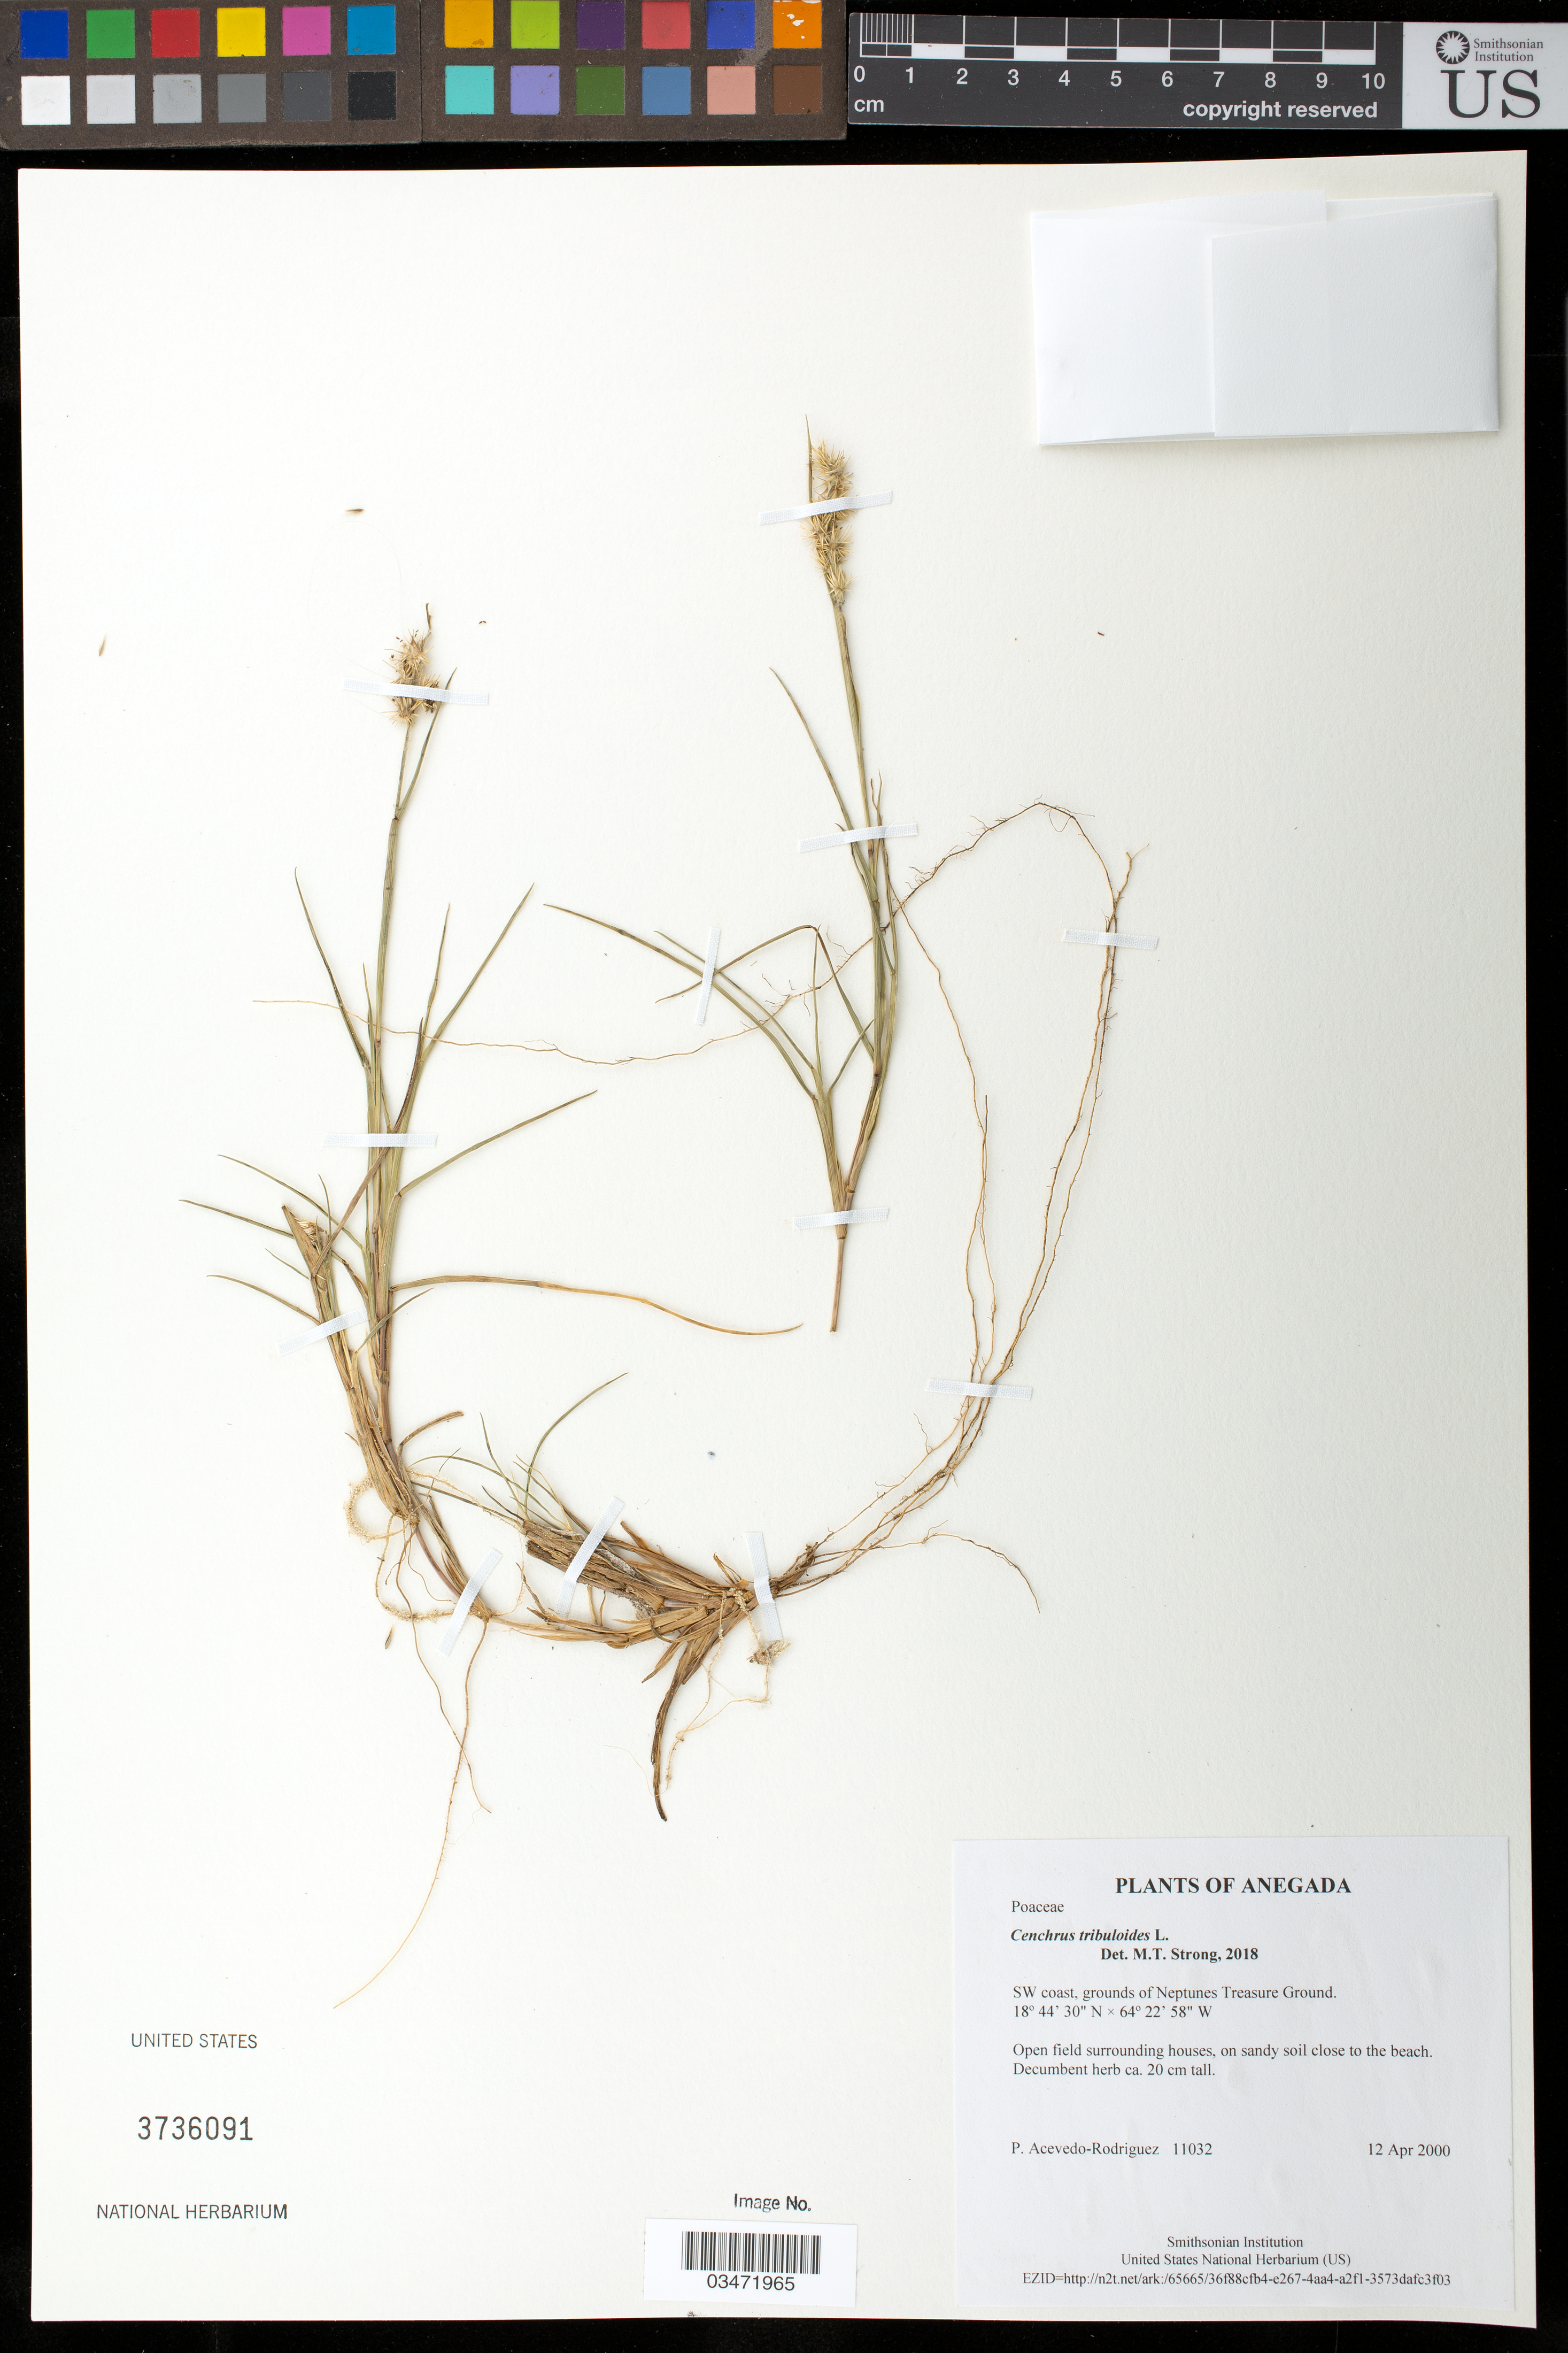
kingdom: Plantae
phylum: Tracheophyta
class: Liliopsida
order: Poales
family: Poaceae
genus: Cenchrus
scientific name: Cenchrus tribuloides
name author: L.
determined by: Strong, Mark T., (BOT), Smithsonian Institution - National Museum of Natural History (UNITED STATES)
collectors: P. Acevedo-Rodr.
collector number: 11032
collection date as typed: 12 Apr 2000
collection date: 2000-04-12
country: British Virgin Islands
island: Anegada I.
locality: SW coast, grounds of Neptunes Treasure Ground.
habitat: Open field surrounding houses, on sandy soil close to the beach.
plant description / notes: US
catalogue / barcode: US 3736091